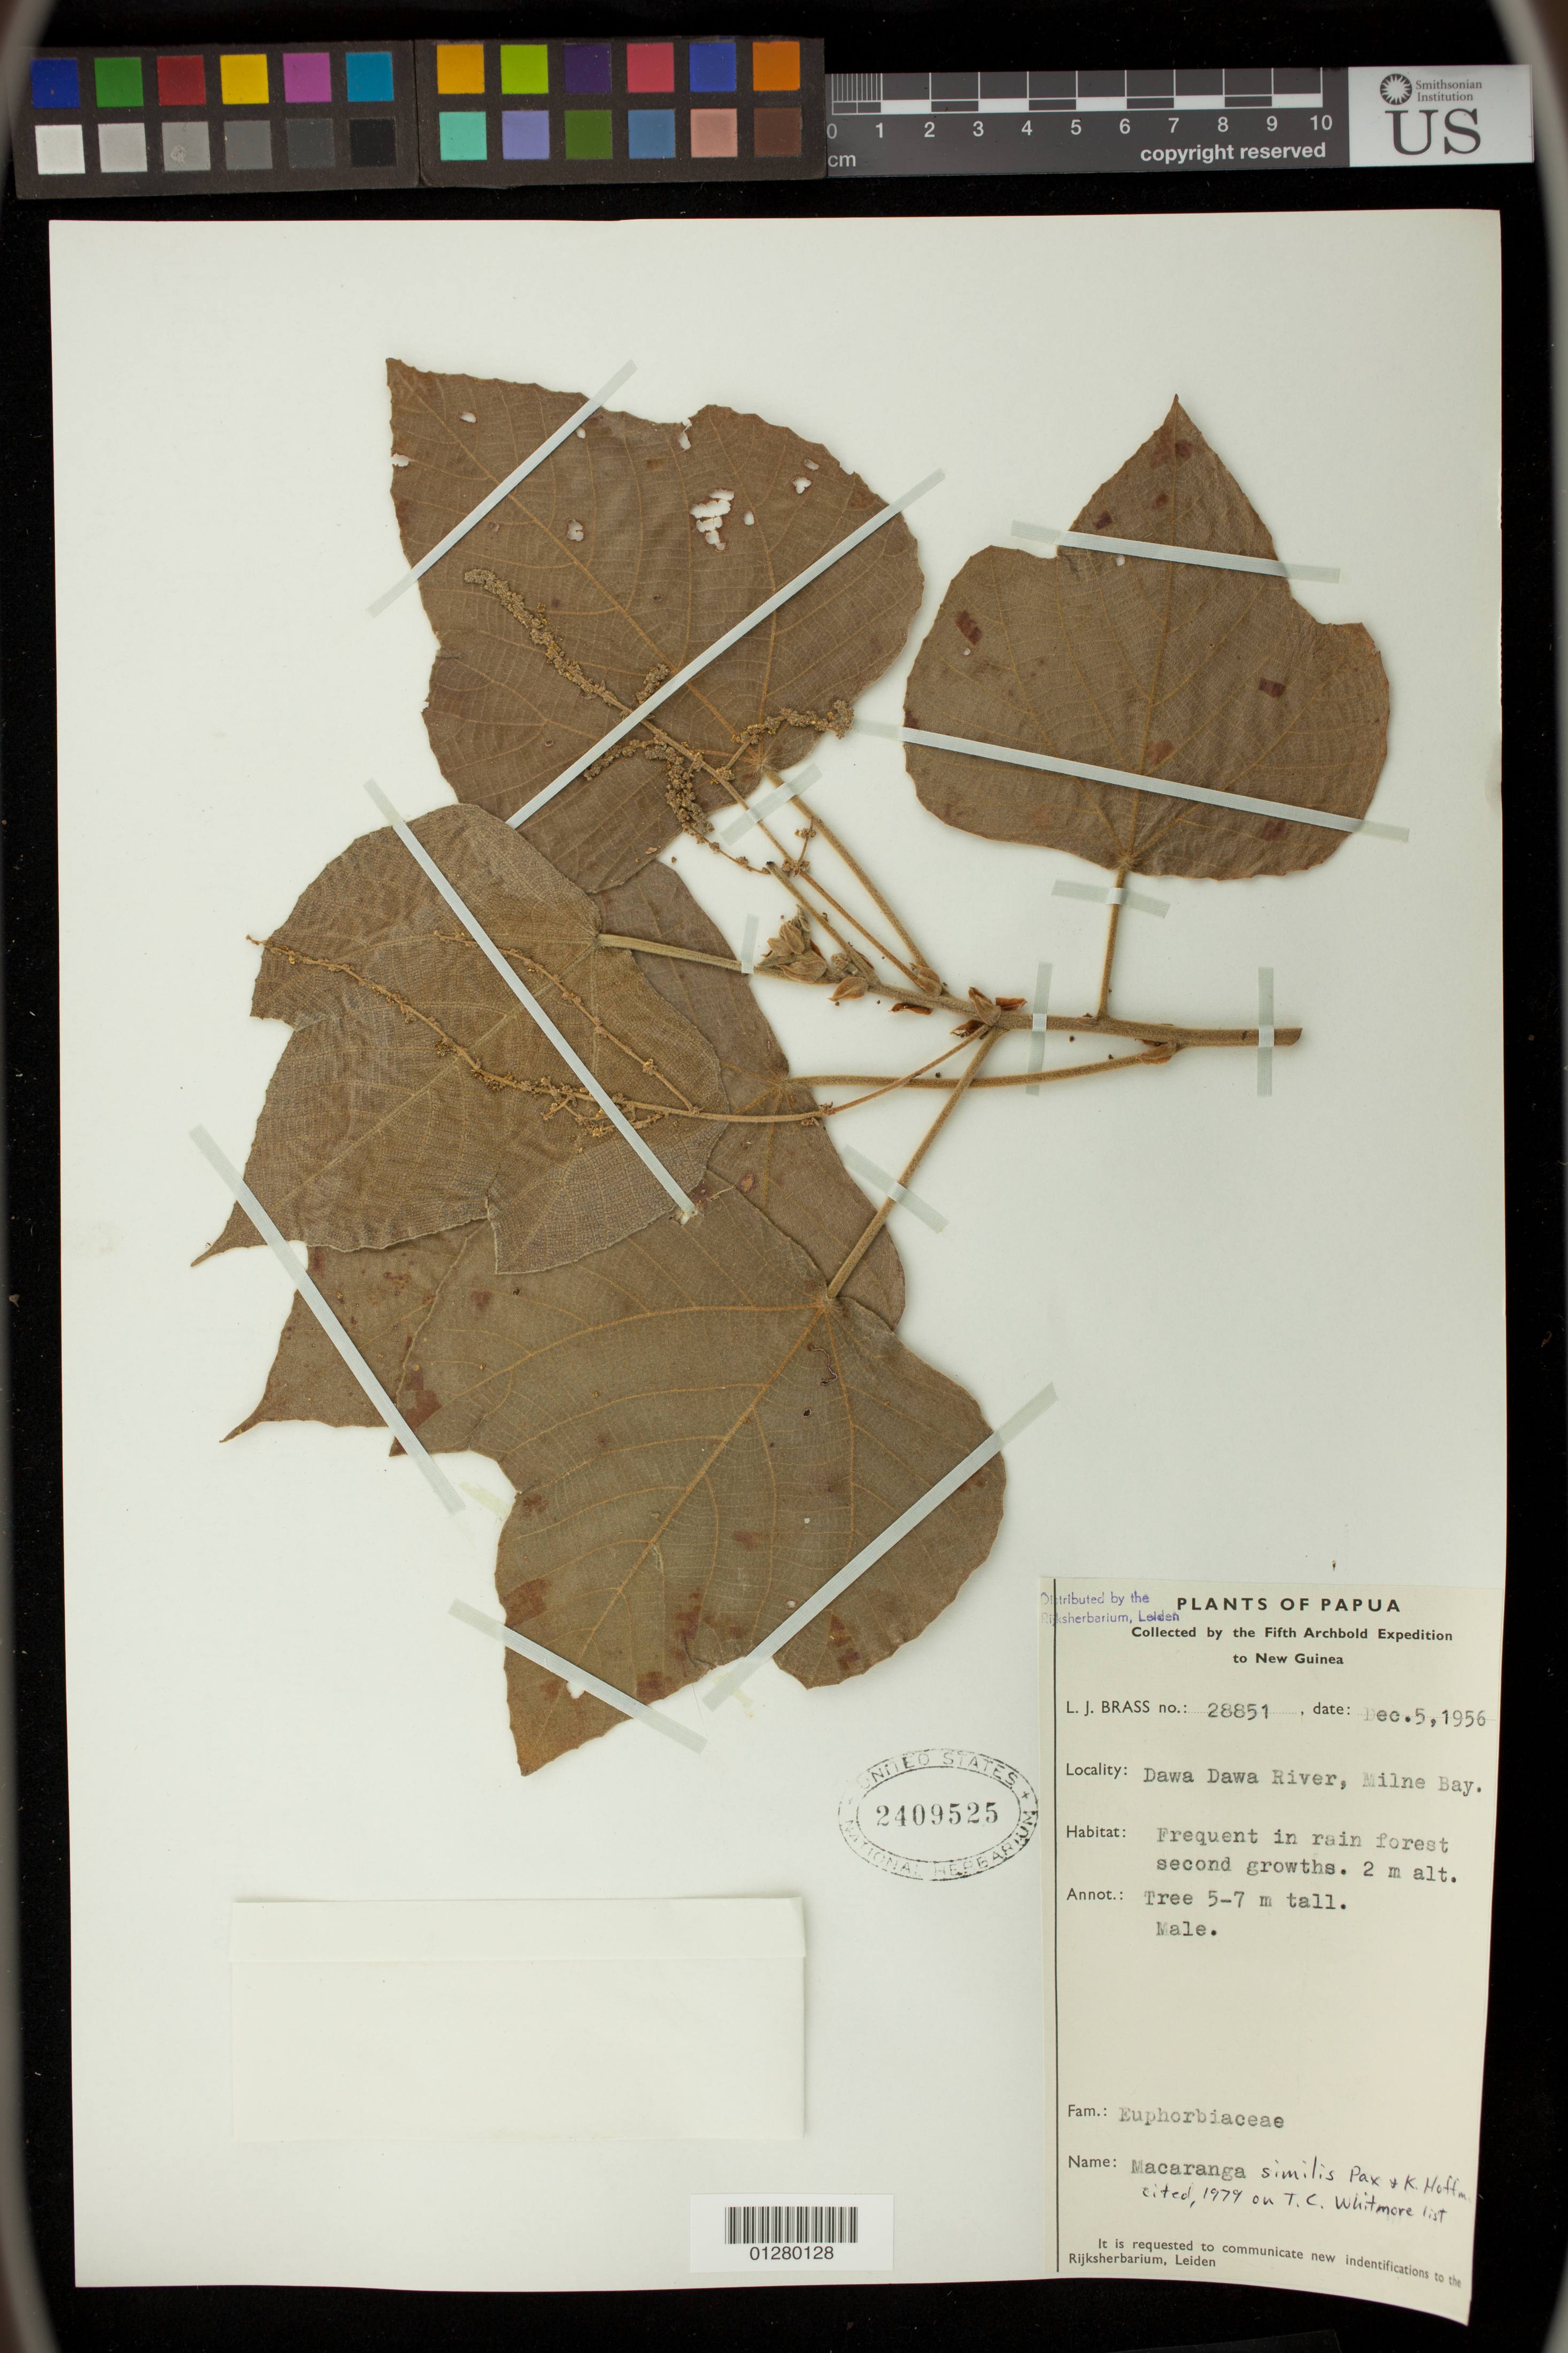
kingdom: Plantae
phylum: Tracheophyta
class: Magnoliopsida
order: Malpighiales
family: Euphorbiaceae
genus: Macaranga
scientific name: Macaranga similis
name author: Pax & K. Hoffm.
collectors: L. J. Brass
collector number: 28851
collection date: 1956-12-05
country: Papua New Guinea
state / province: Milne Bay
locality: Dawa Dawa River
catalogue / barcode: US 2409525